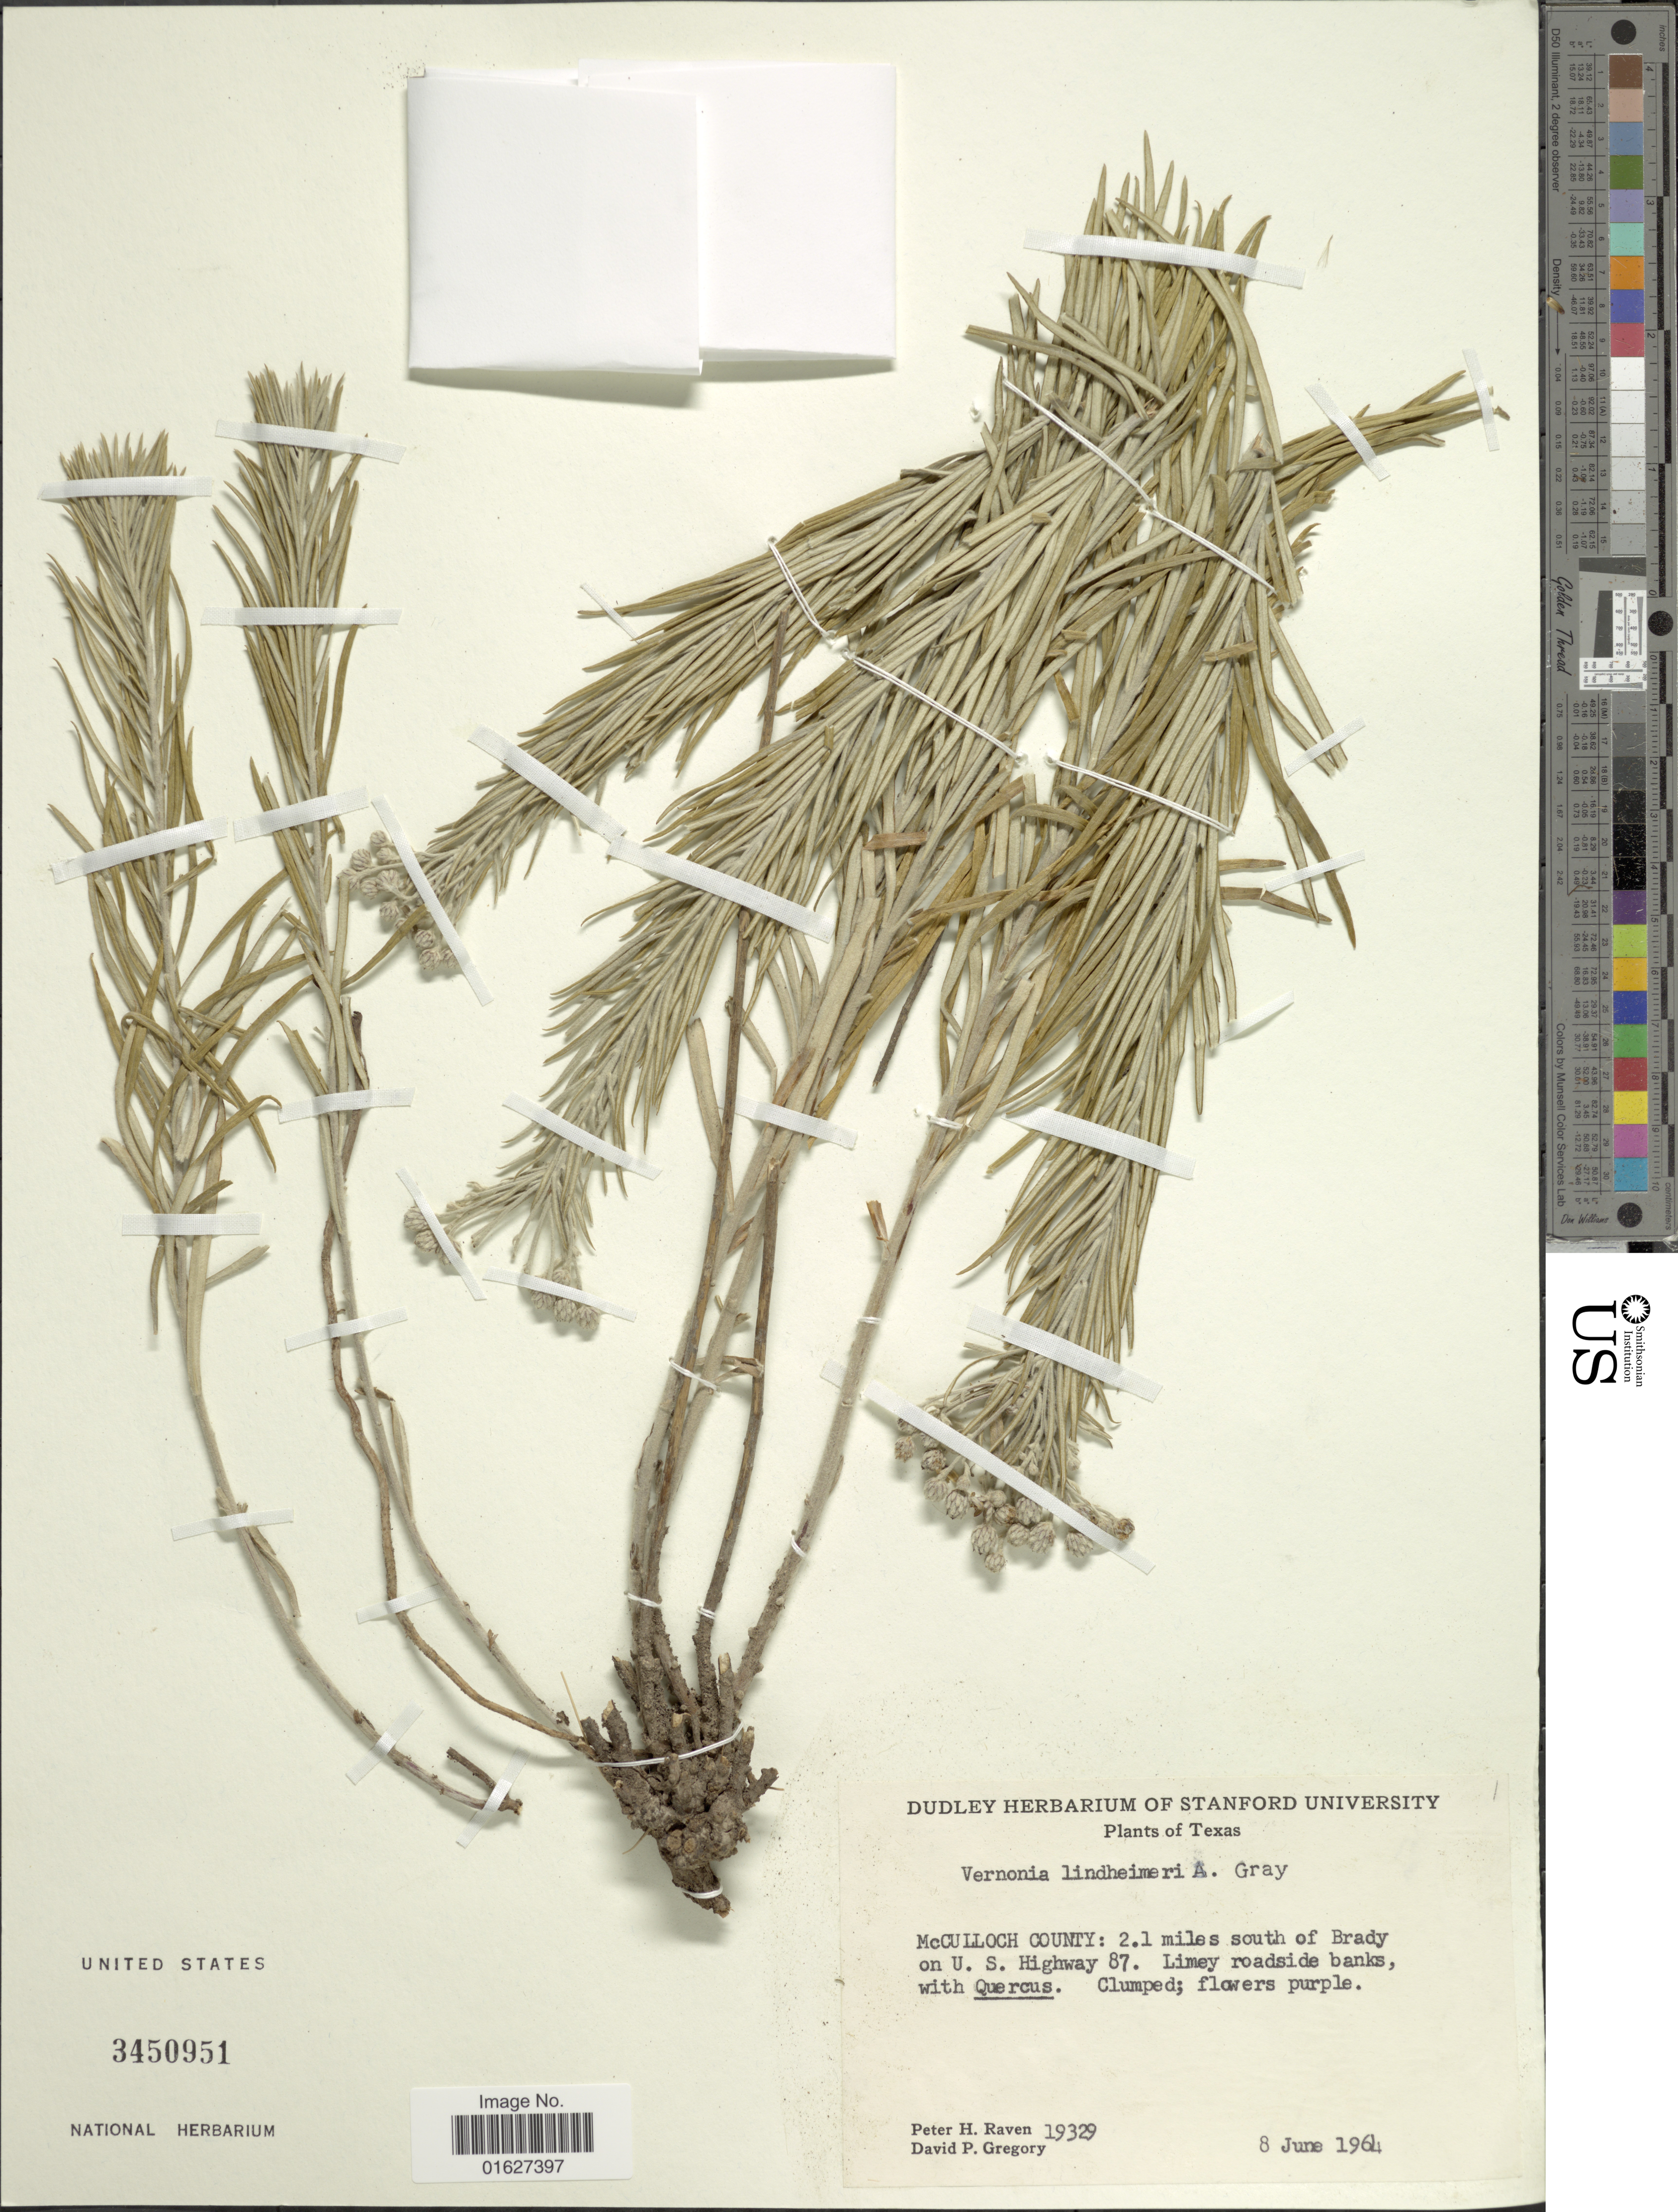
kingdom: Plantae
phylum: Tracheophyta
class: Magnoliopsida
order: Asterales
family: Asteraceae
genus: Vernonia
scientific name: Vernonia lindheimeri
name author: A. Gray & Engelm. in A. Gray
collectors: P. Raven & D. Gregory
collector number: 19329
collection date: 1964-06-08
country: United States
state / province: Texas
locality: Texas. McCulloch County: 2.1 miles south of Brady on U. S. Highway 87. Limey roadside banks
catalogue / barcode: US 3450951